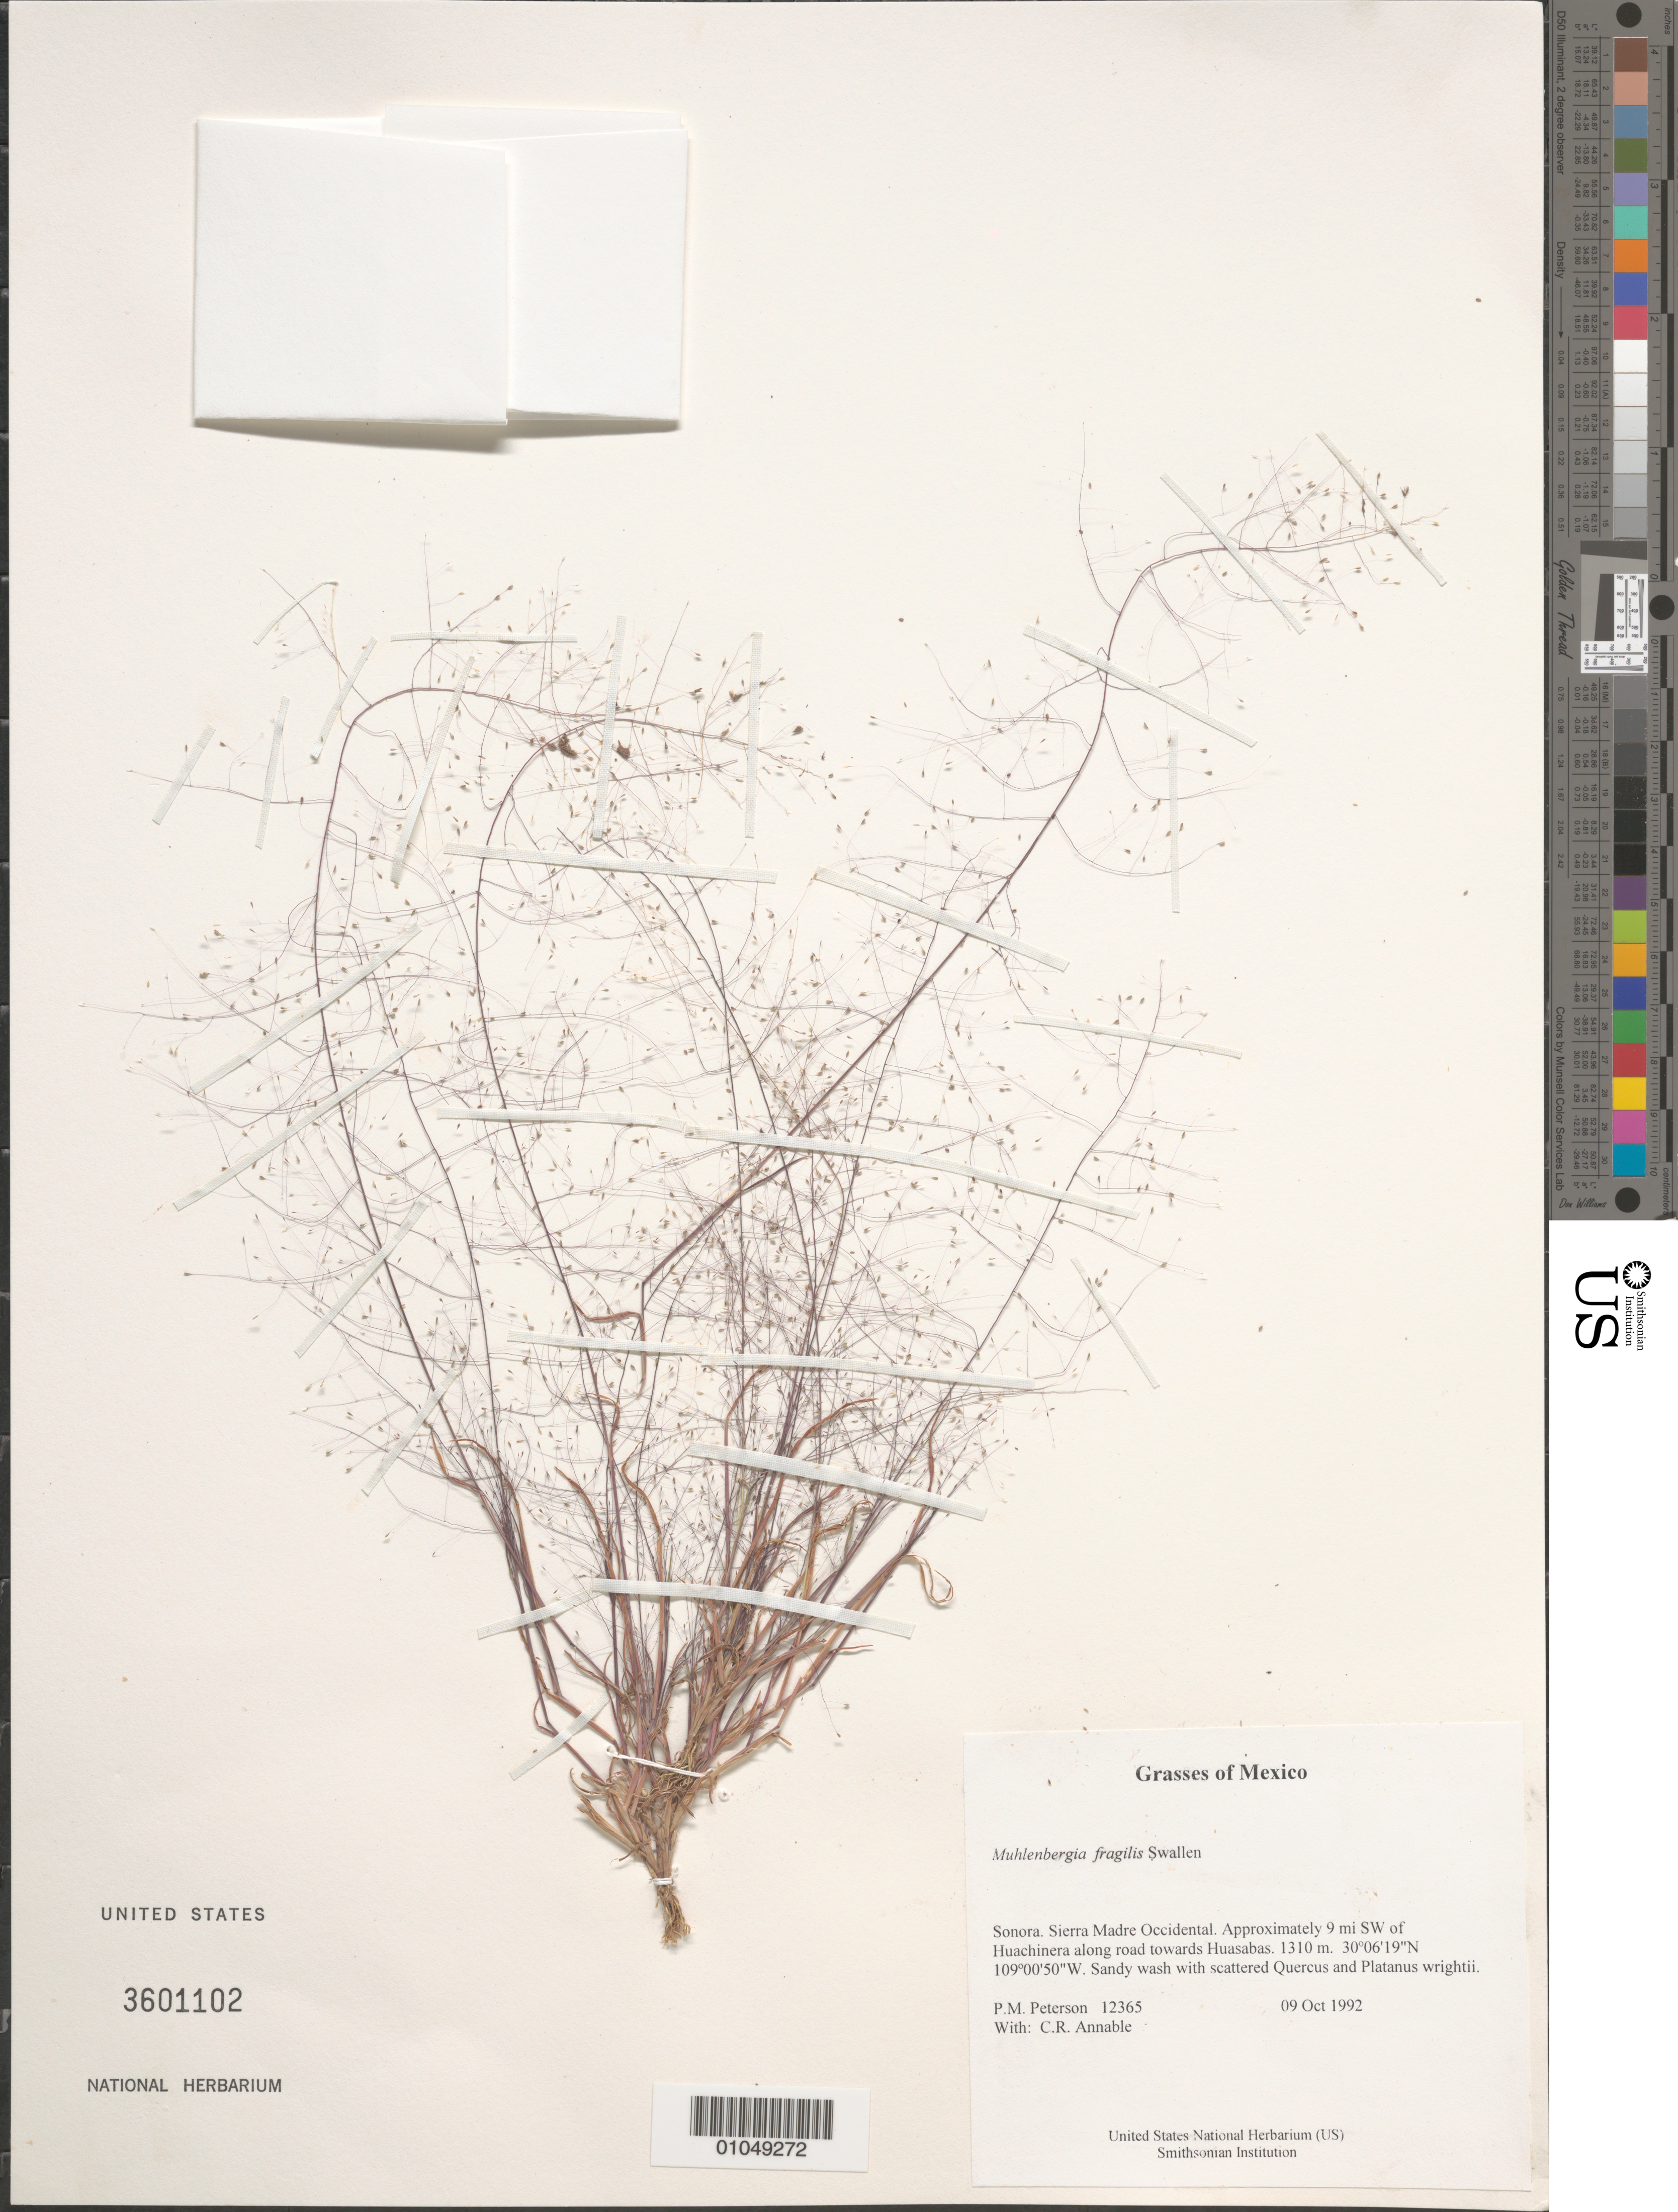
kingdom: Plantae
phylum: Tracheophyta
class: Liliopsida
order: Poales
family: Poaceae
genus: Muhlenbergia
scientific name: Muhlenbergia fragilis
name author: Swallen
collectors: P. M. Peterson & C. R. Annable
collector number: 12365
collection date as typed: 09 Oct 1992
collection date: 1992-10-09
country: Mexico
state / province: Sonora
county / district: Sierra Madre Occidental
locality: Approximately 9 mi SW of Huachinera along road towards Huasabas.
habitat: Sandy wash with scattered Quercus and Platanus wrightii.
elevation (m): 1310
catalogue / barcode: US 3601102